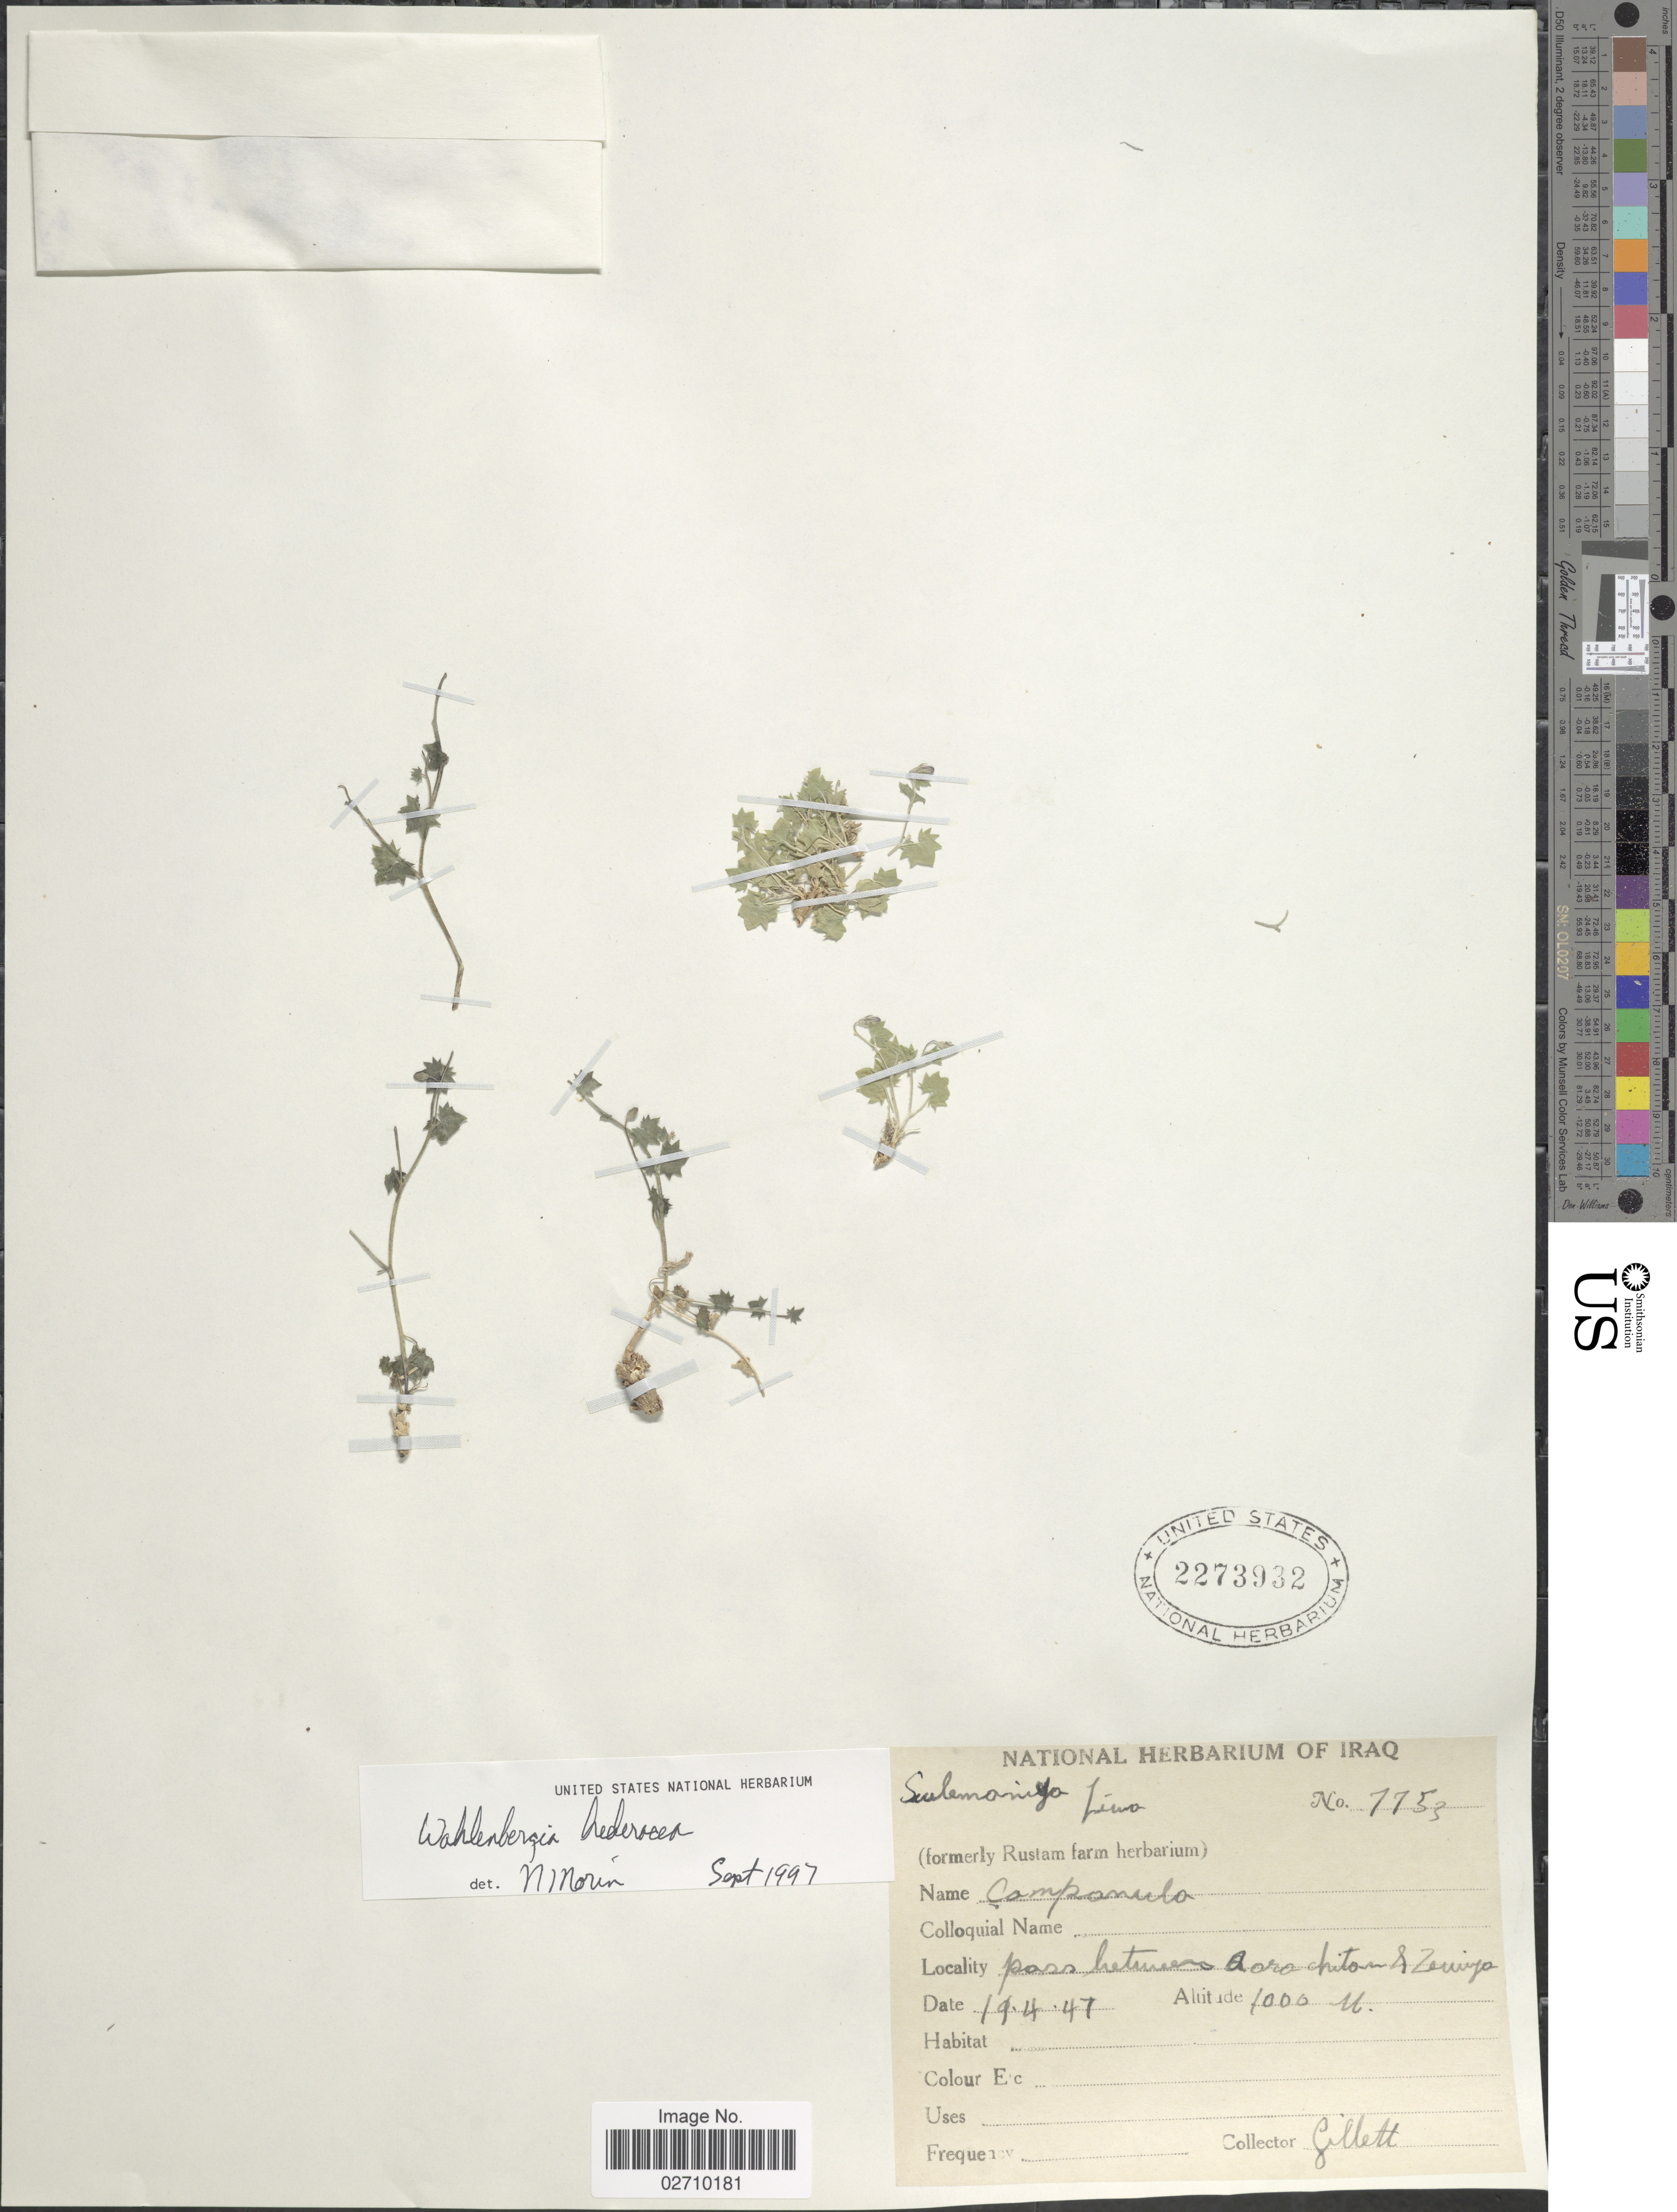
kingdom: Plantae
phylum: Tracheophyta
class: Magnoliopsida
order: Asterales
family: Campanulaceae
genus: Wahlenbergia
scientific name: Wahlenbergia hederacea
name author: Rchb.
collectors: Gillett, --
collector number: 7753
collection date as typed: Transcribed d/m/y: 19/4/47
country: Iraq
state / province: As Sulaymānīyah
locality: Pass between Qara Chitan & Zewiya, Sulaymaniyah Liwa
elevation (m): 1000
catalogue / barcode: US 2273932